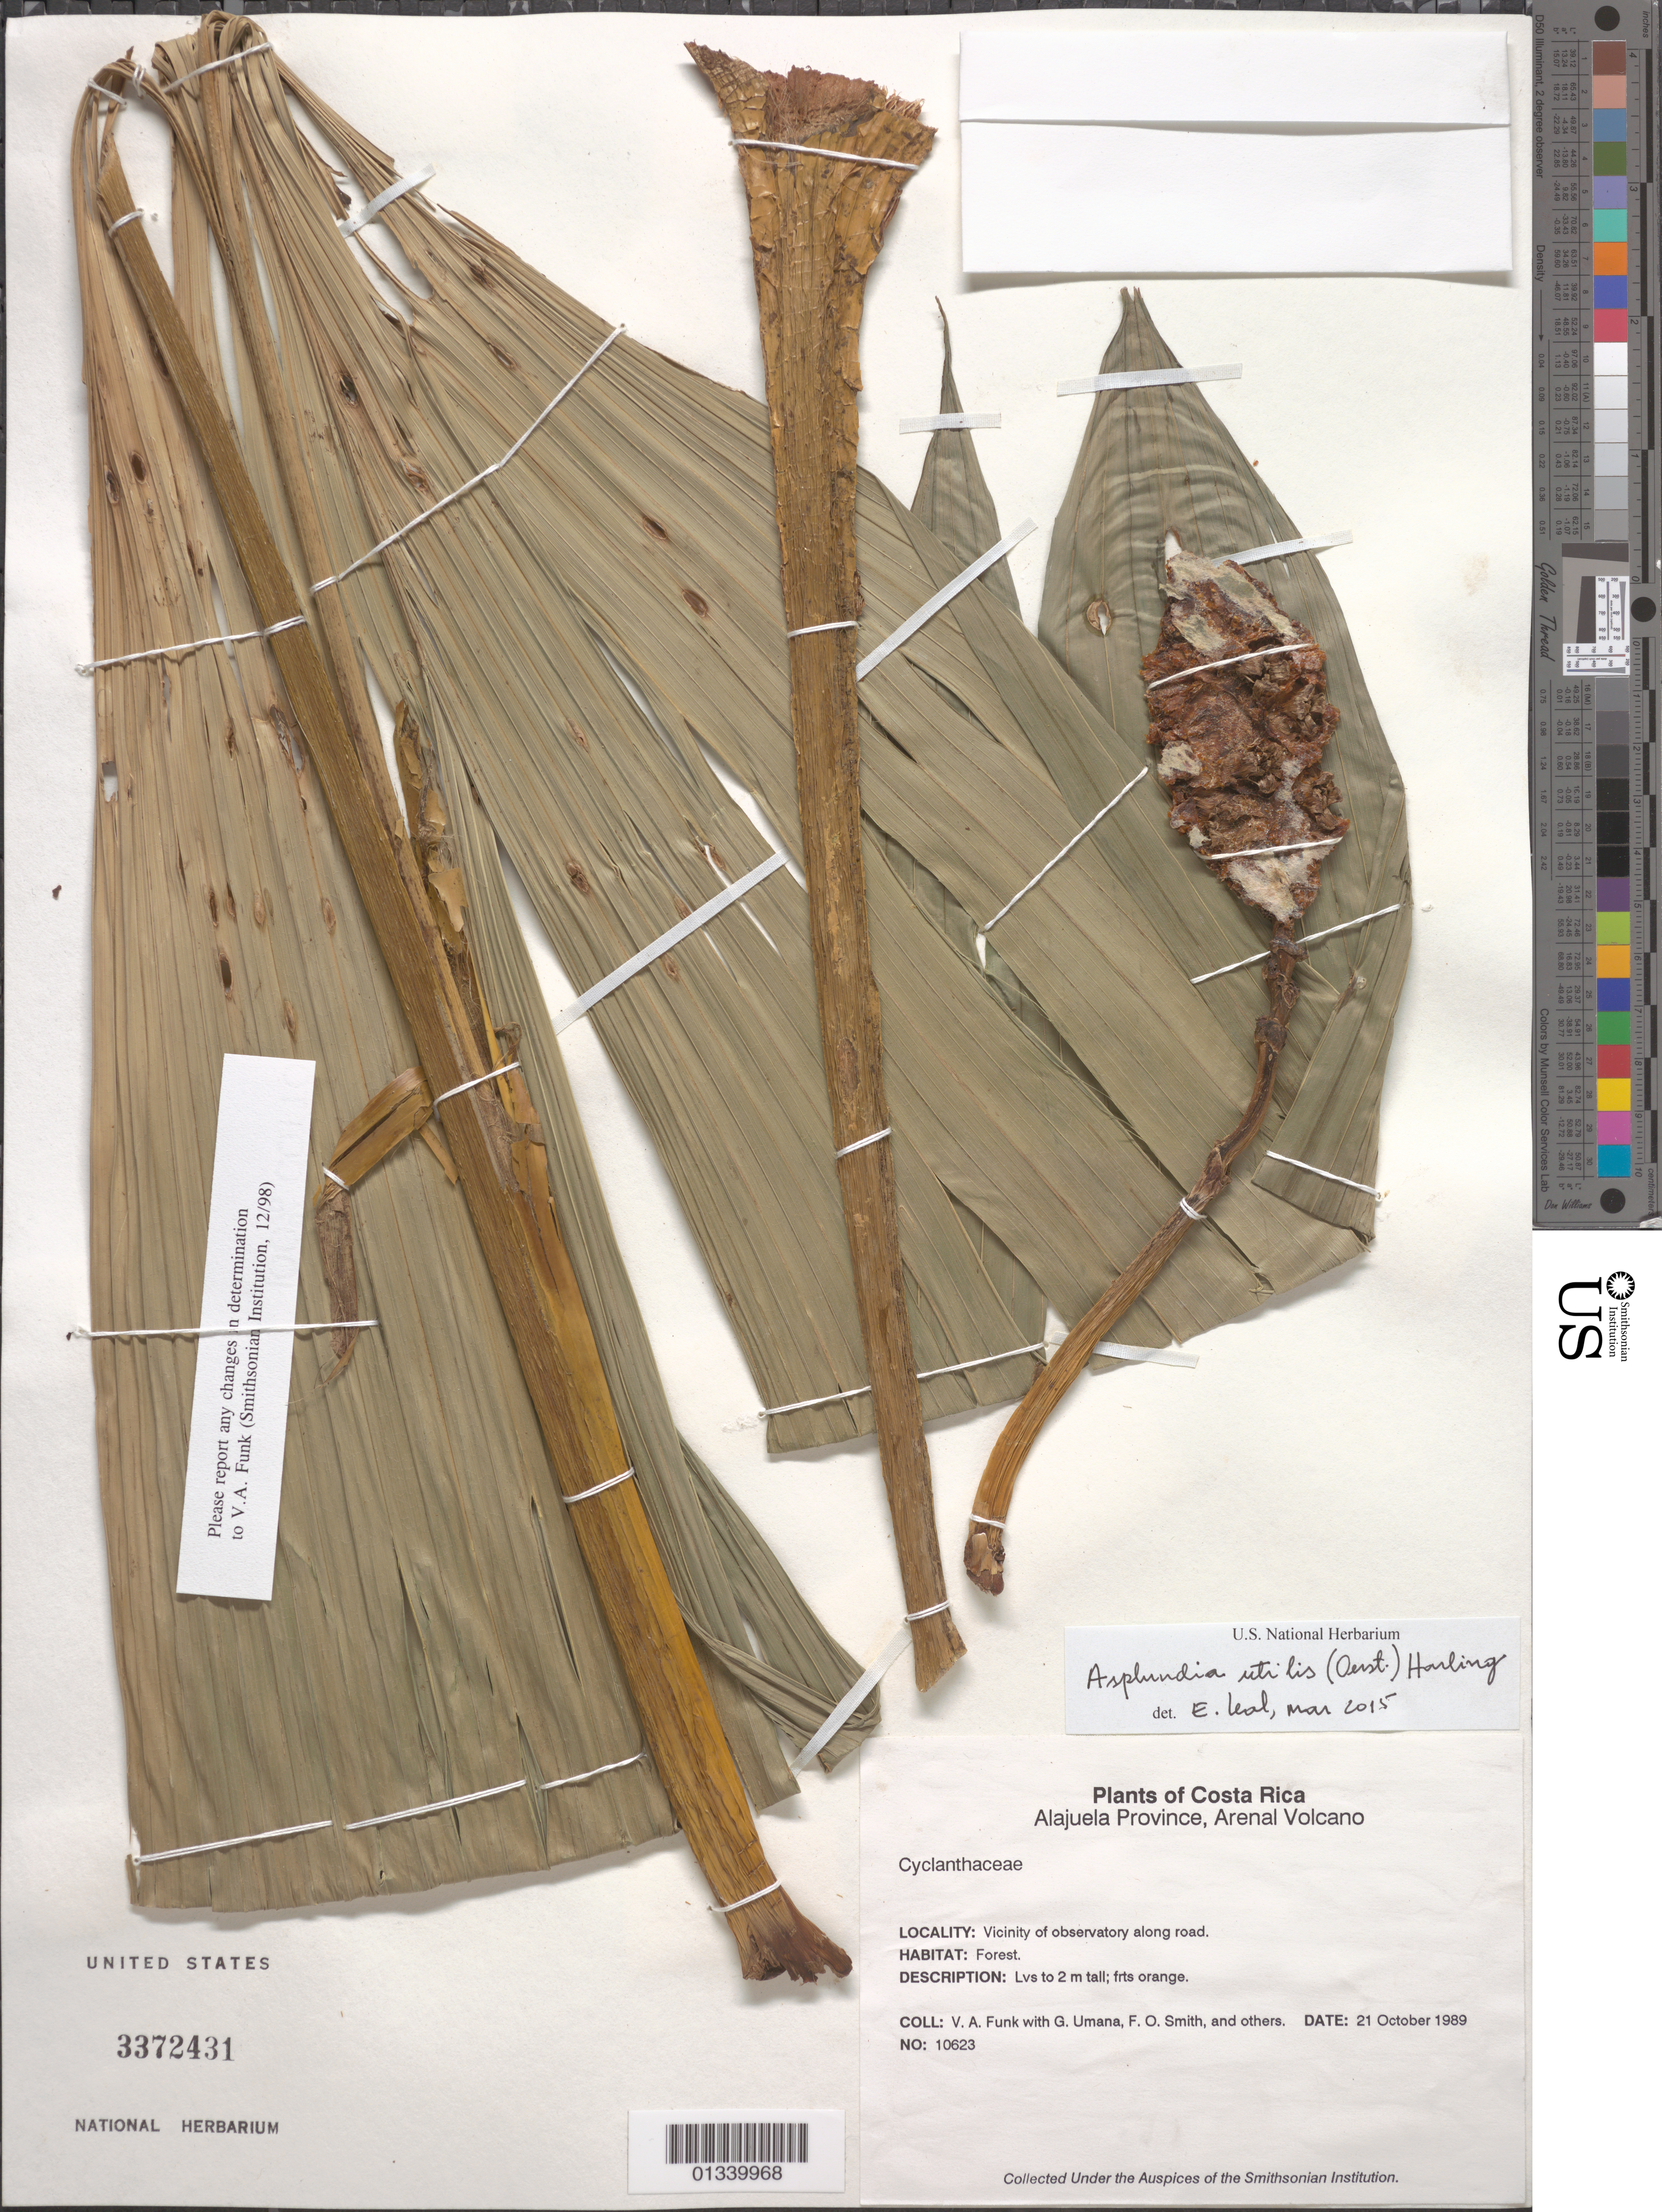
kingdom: Plantae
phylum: Tracheophyta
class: Liliopsida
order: Pandanales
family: Cyclanthaceae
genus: Asplundia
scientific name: Asplundia utilis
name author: (Oerst.) Harling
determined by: Leal, E.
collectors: V. Funk, G. Umana, F. Smith & et al.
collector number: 10623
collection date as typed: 21 October 1989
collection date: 1989-10-21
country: Costa Rica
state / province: Alajuela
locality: Arenal Volcano. Vic. of observatory along road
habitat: Forest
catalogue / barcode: US 3372431